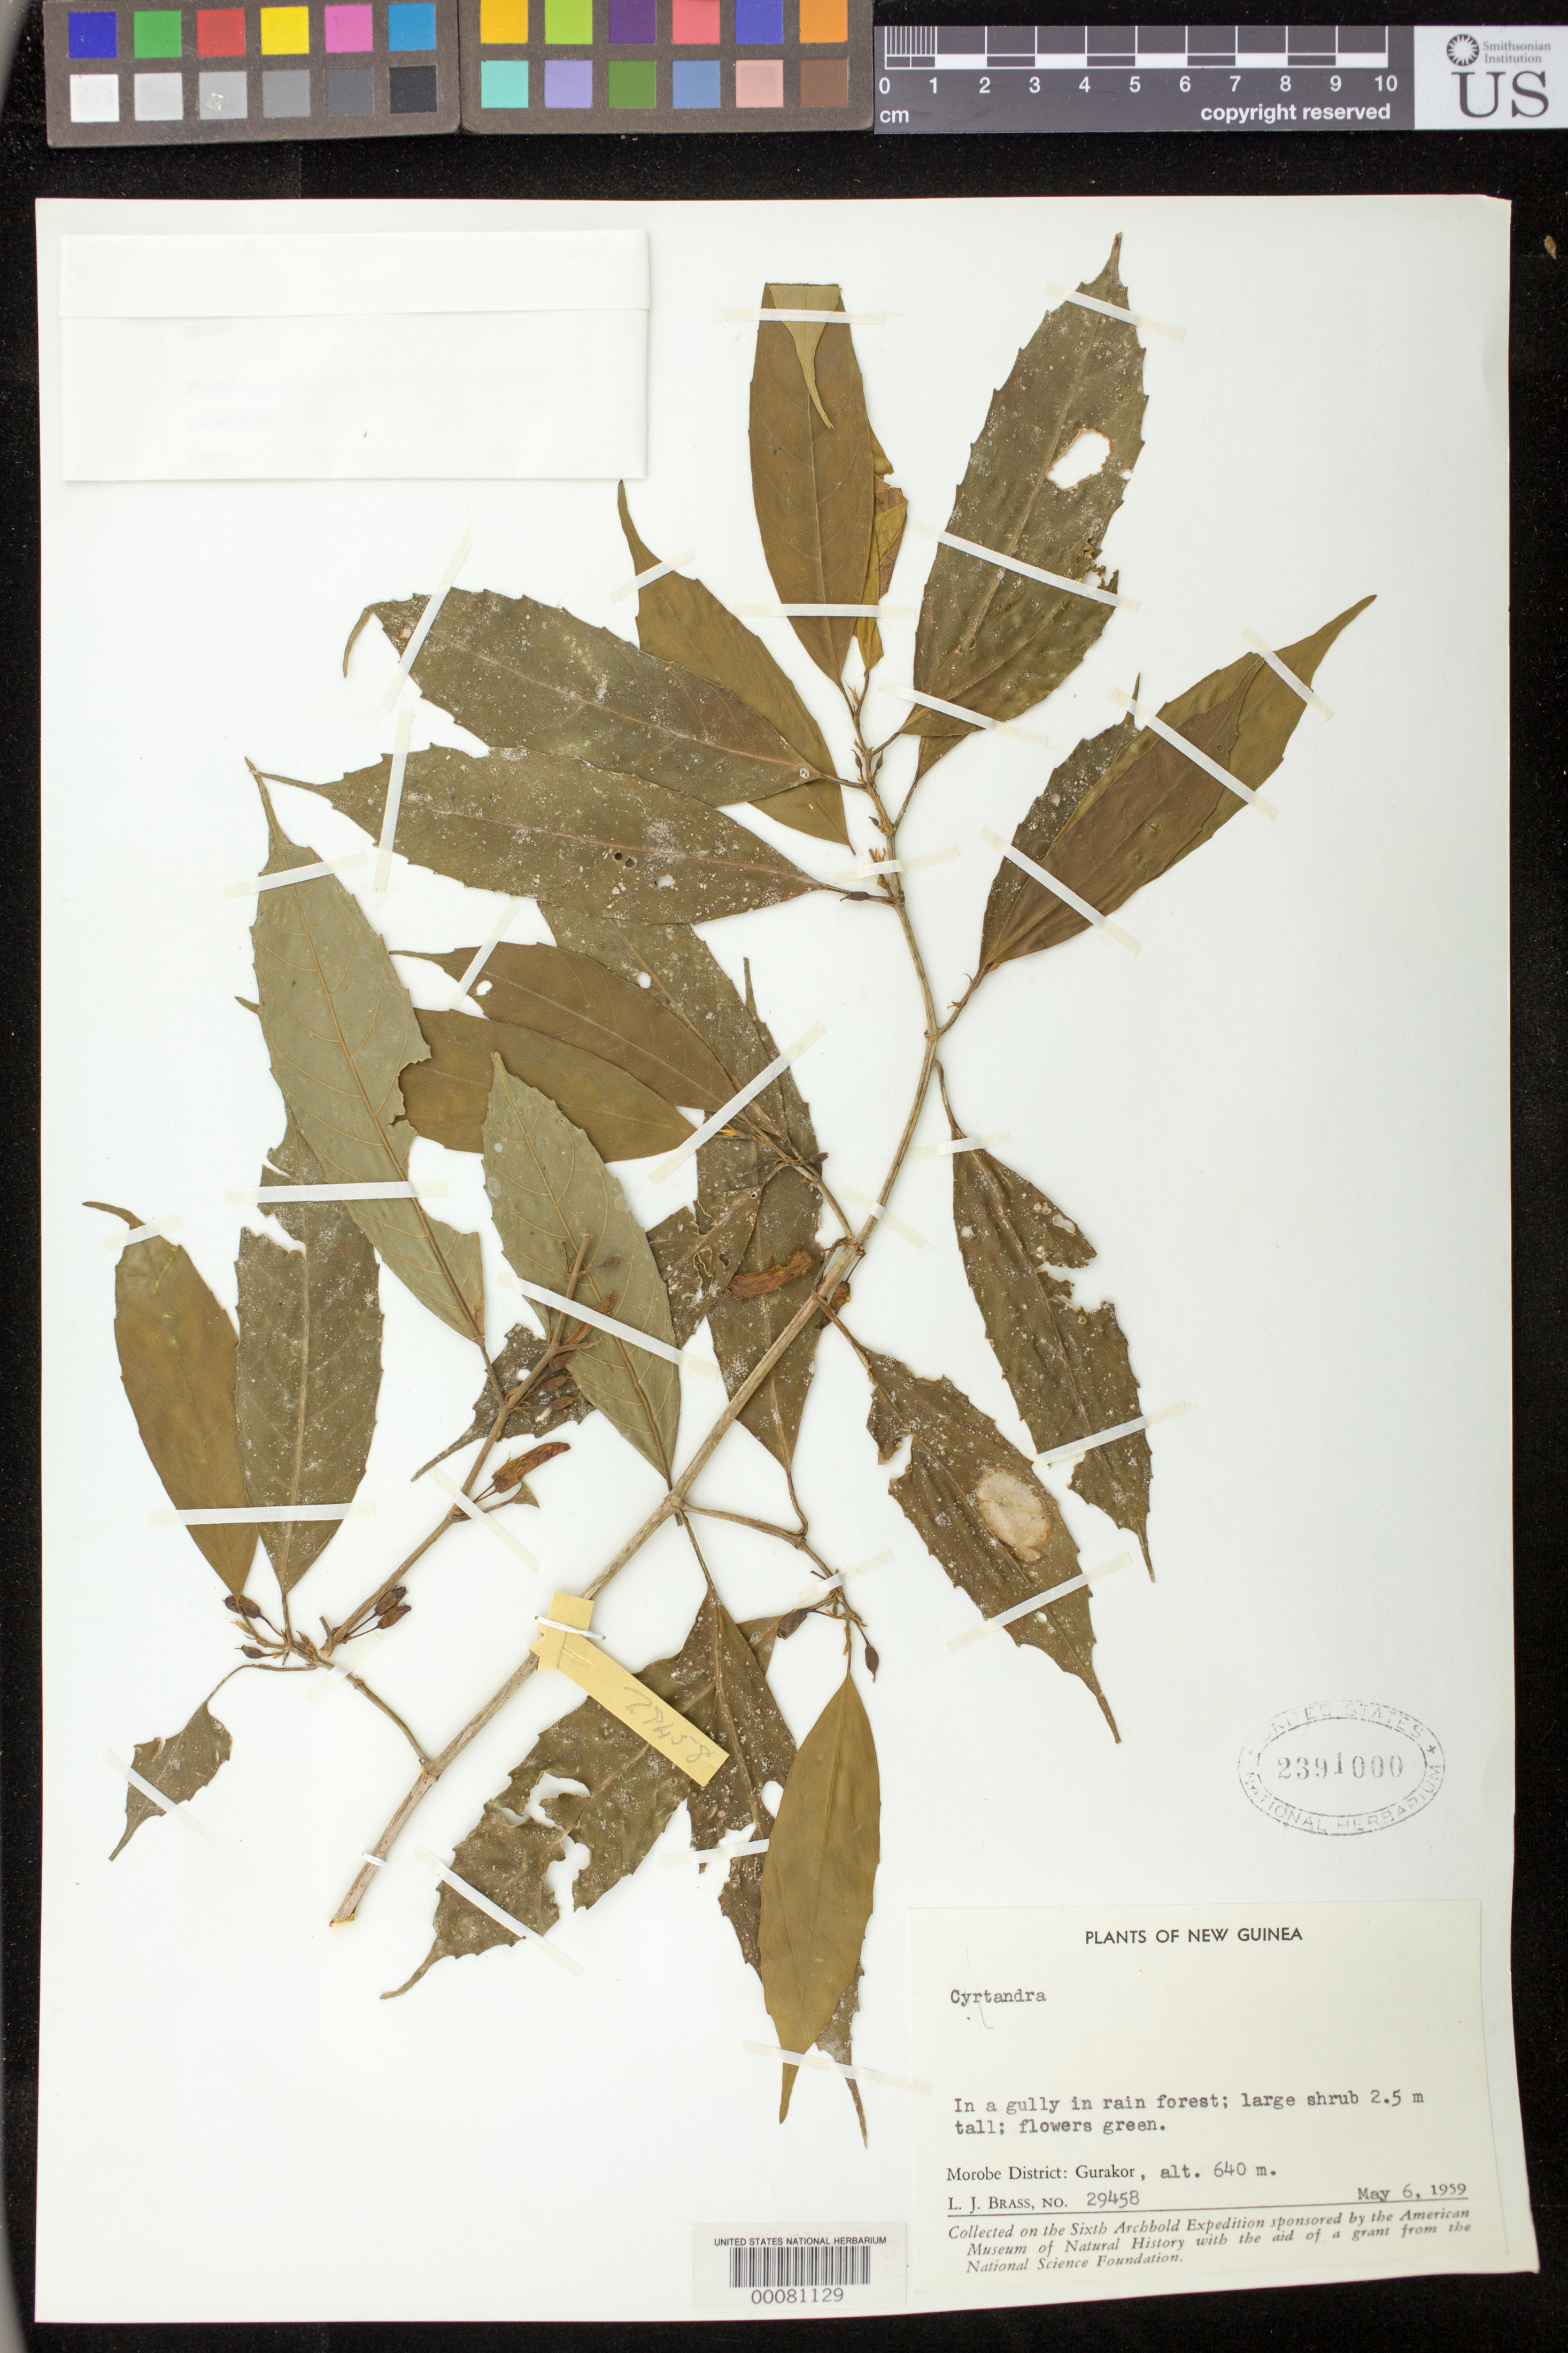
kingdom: Plantae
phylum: Tracheophyta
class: Magnoliopsida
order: Lamiales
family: Gesneriaceae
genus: Cyrtandra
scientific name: Cyrtandra sp.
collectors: L. J. Brass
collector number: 29458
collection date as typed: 06 May 1959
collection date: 1959-05-06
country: Papua New Guinea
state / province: Morobe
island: New Guinea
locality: Morobe district, gurakor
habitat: In a gully in rain forest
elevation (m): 640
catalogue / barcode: US 2391000